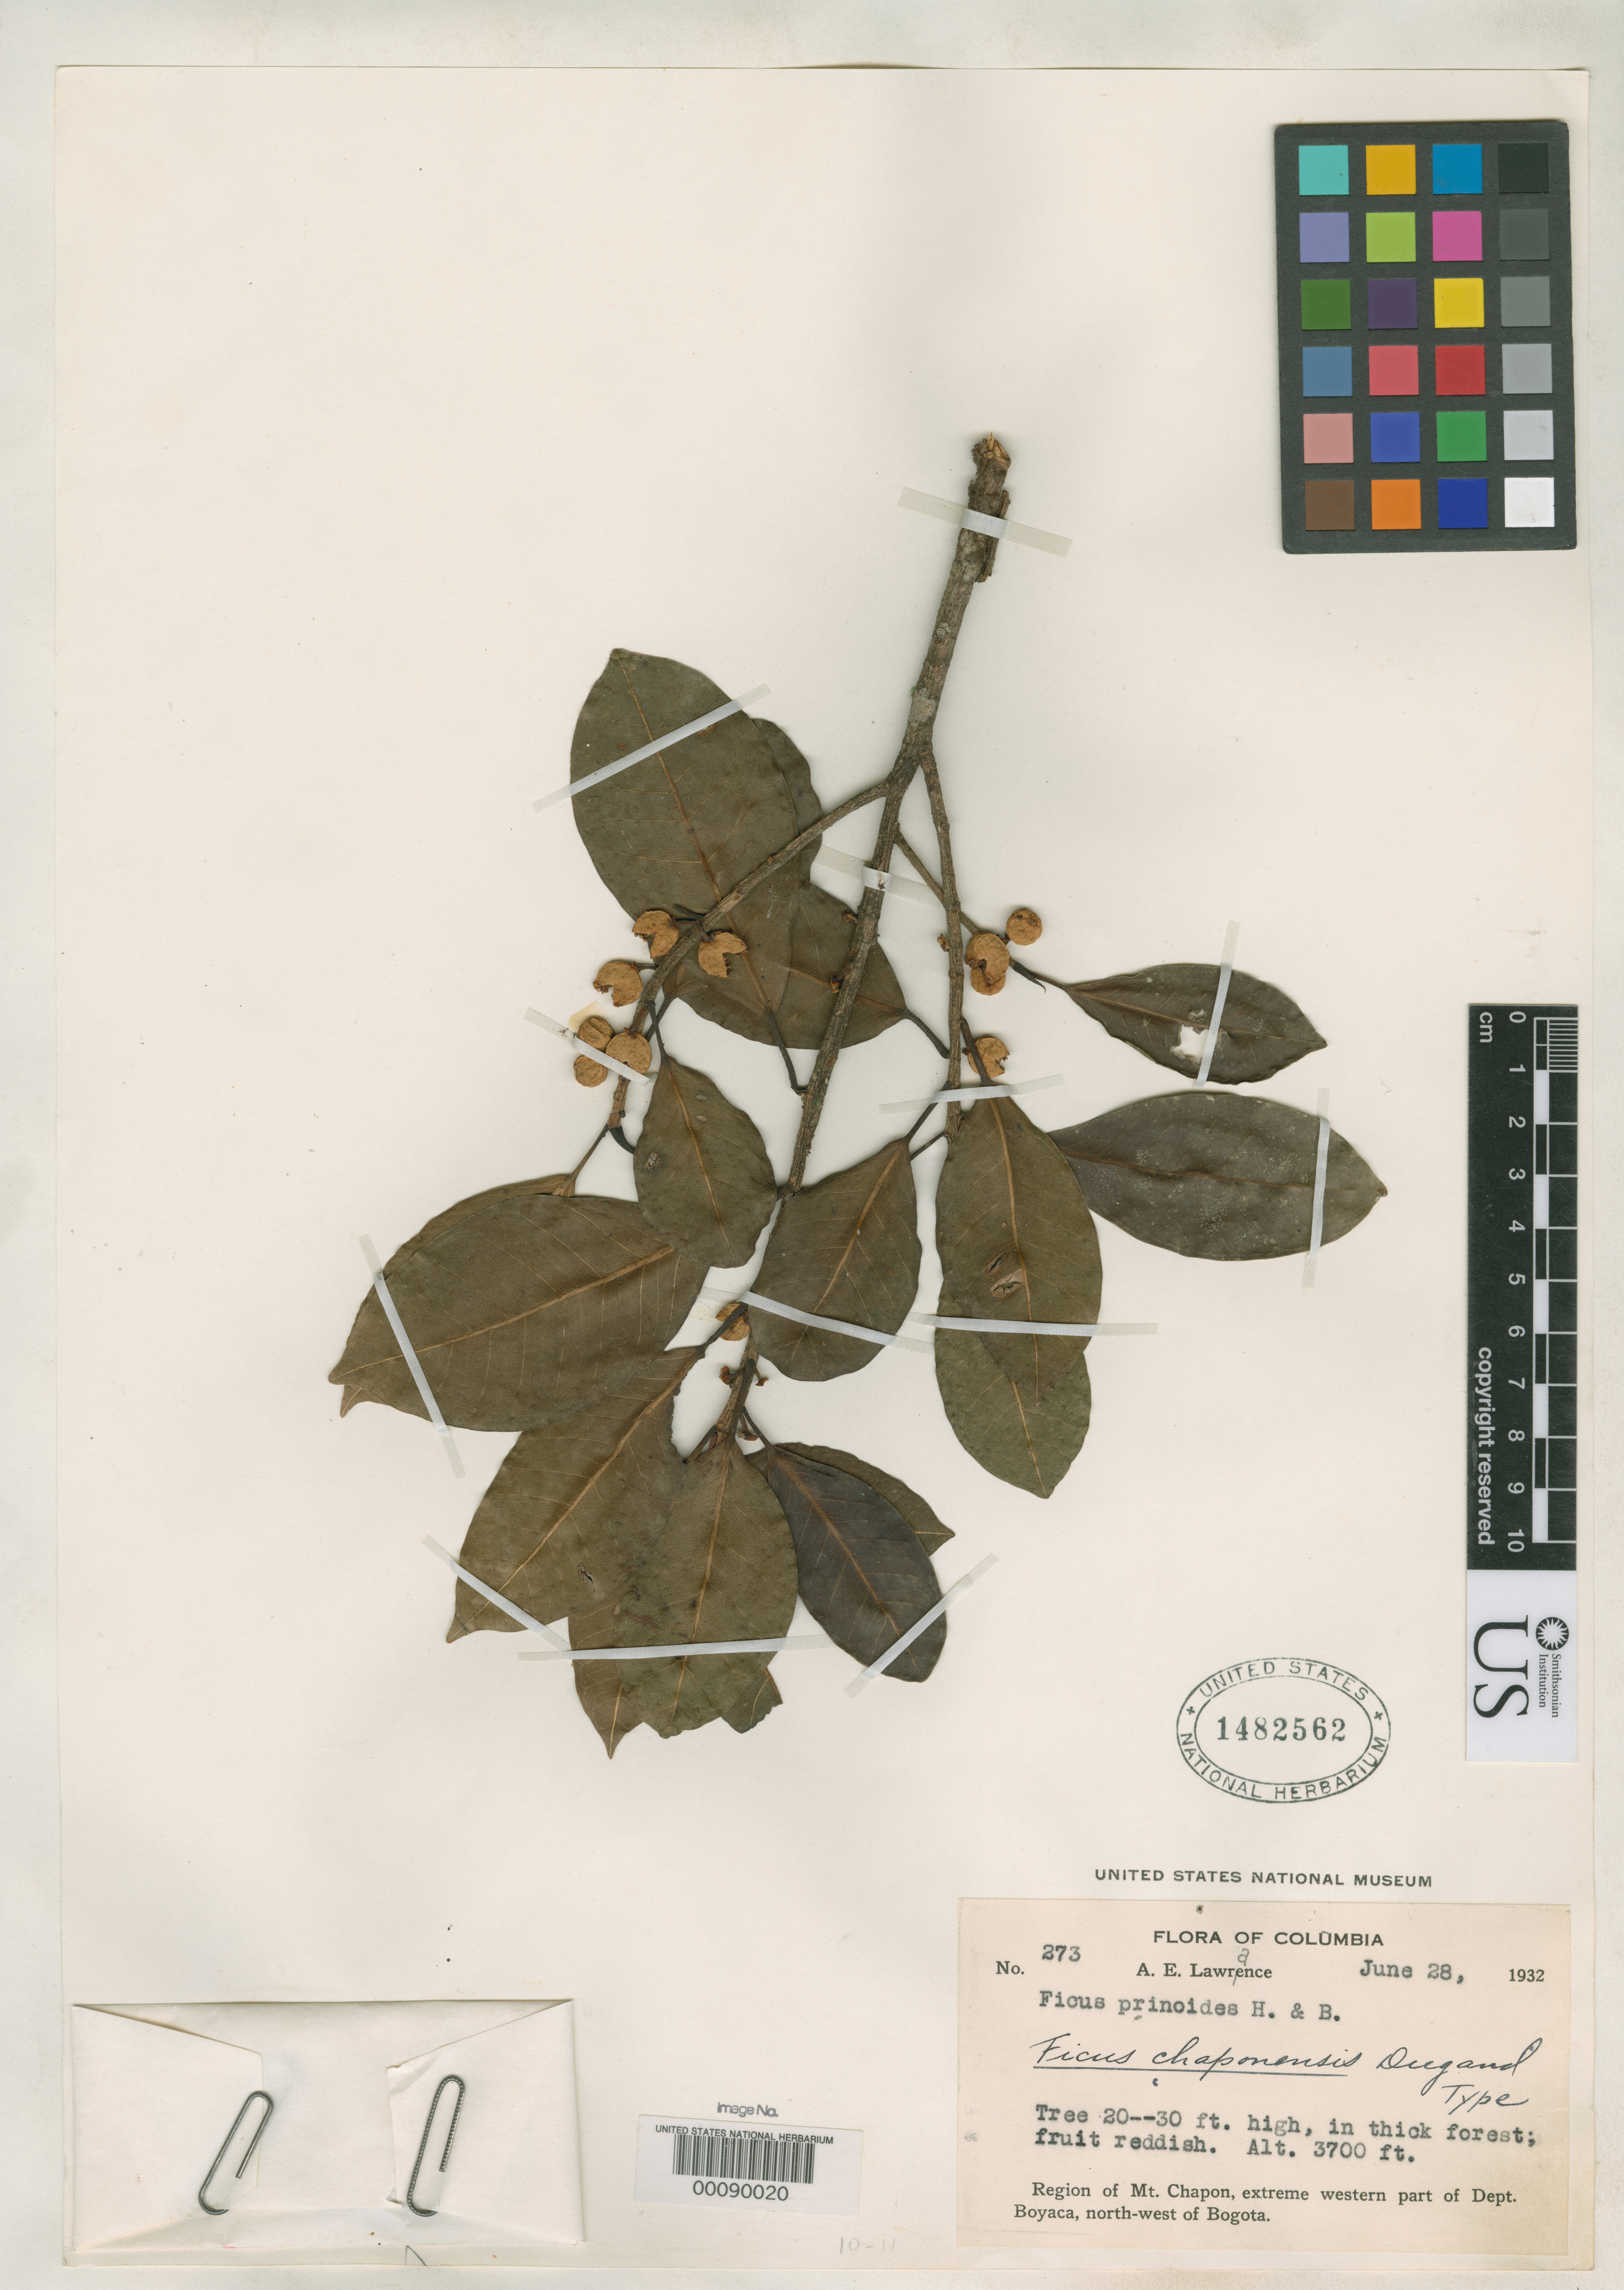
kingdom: Plantae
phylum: Tracheophyta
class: Magnoliopsida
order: Rosales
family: Moraceae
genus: Ficus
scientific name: Ficus chaponensis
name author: Dugand G.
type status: Holotype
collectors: A. Lawrance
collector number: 273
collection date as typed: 28 Jun 1932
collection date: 1932-06-28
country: Colombia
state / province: Boyacá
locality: Region of Mt. Chapon, NW of Bogota.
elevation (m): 1128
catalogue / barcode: US 1482562